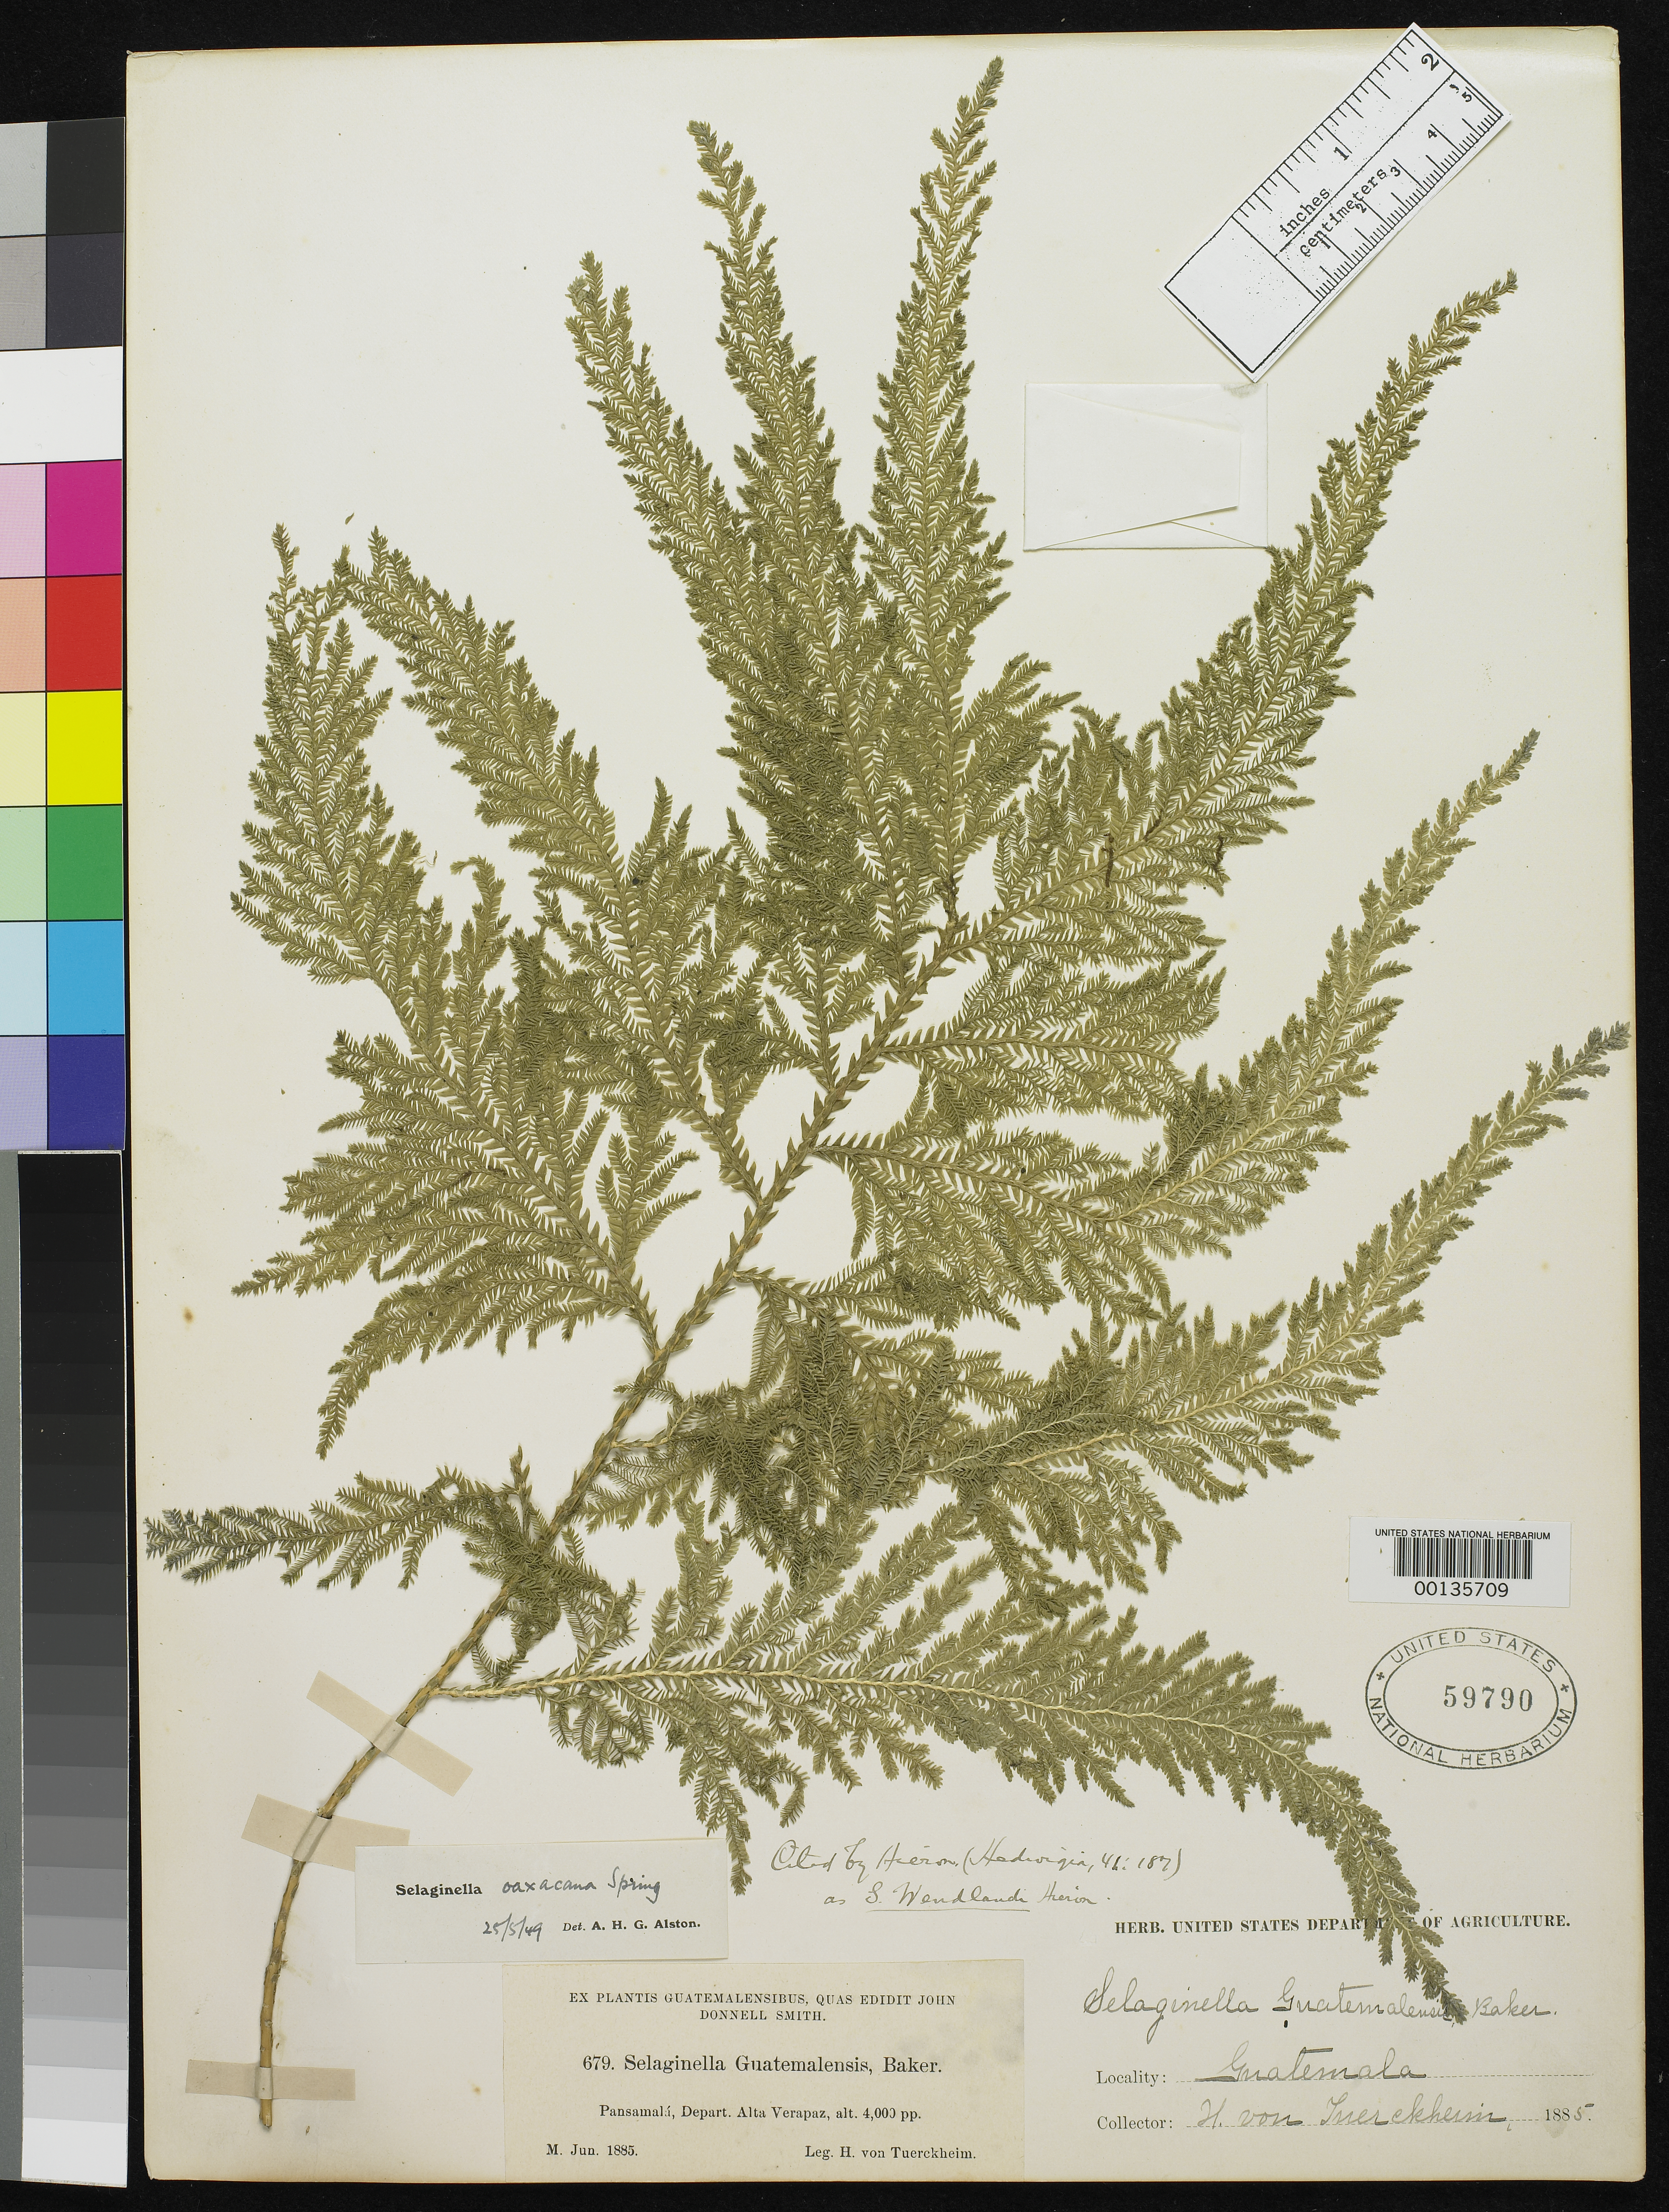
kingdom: Plantae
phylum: Tracheophyta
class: Lycopodiopsida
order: Selaginellales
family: Selaginellaceae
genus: Selaginella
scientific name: Selaginella wendlandii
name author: Hieron. in Engl. & Prantl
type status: Isosyntype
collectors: H. von Türckheim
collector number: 679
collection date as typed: Jun 1885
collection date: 1885-06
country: Guatemala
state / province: Alta Verapaz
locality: Near Pansamalá.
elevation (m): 1300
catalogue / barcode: US 59790